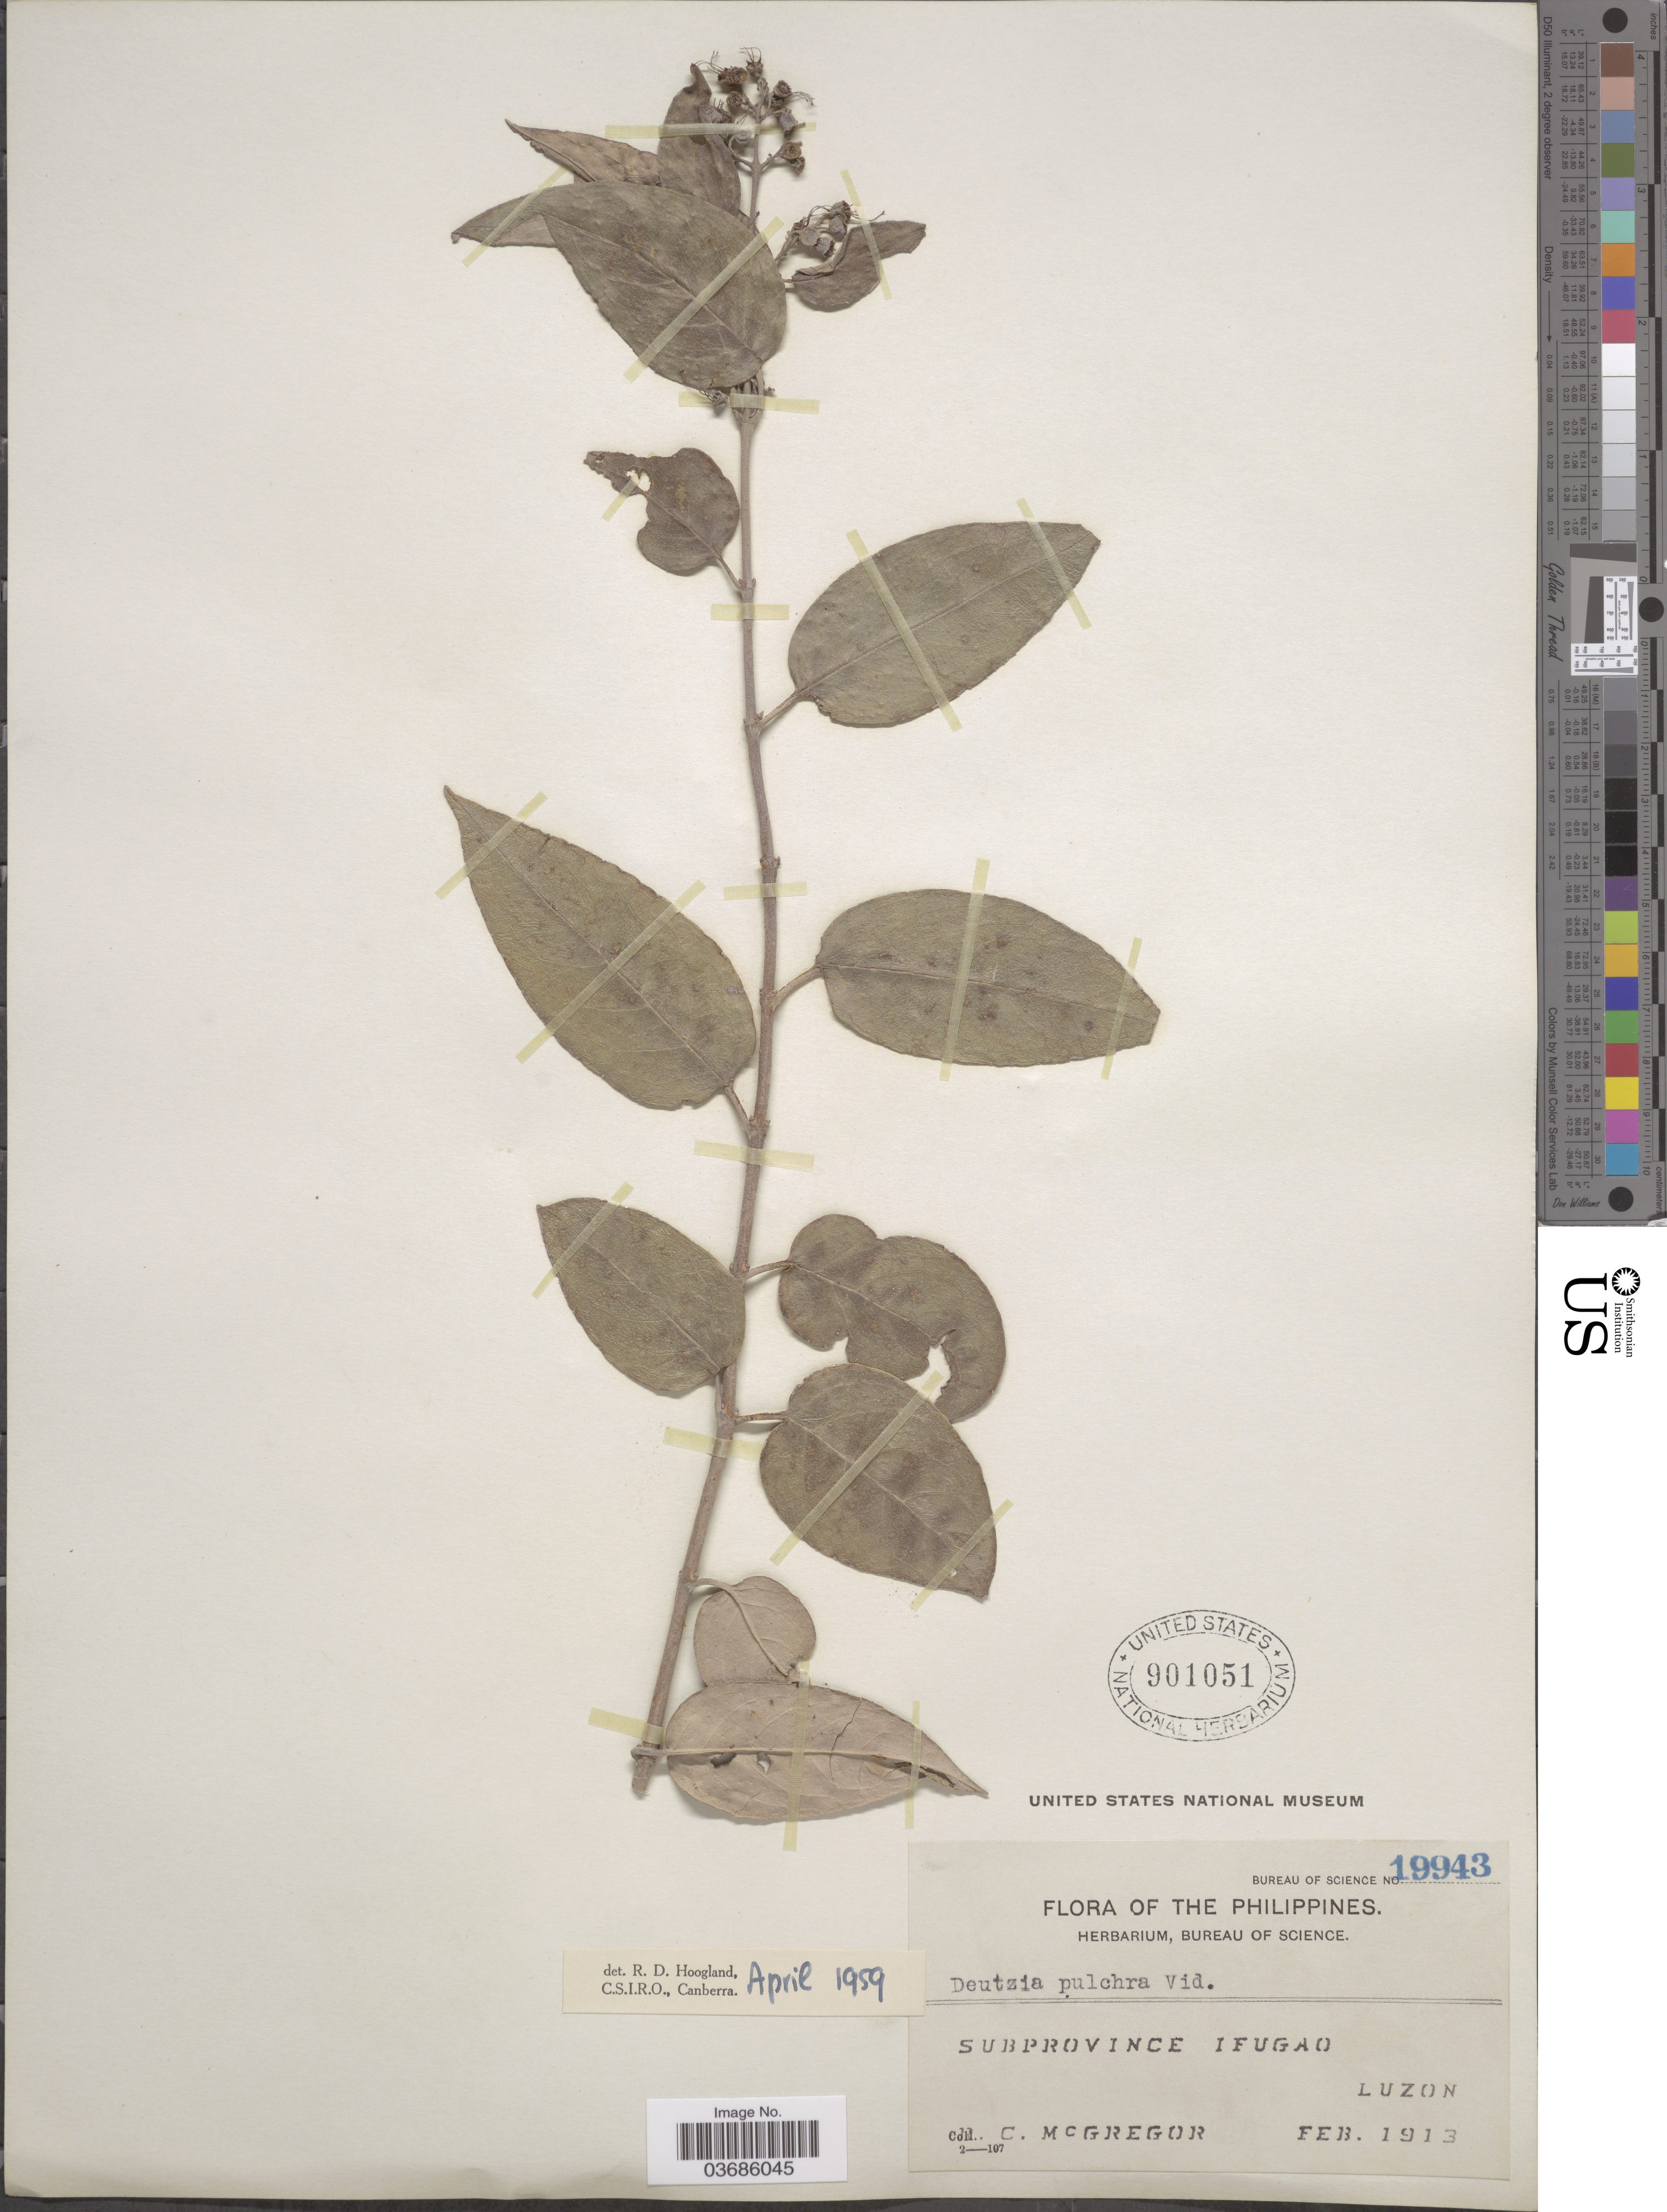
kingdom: Plantae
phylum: Tracheophyta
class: Magnoliopsida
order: Cornales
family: Hydrangeaceae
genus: Deutzia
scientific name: Deutzia pulchra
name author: Vidal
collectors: R. C. McGregor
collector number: Bureau of Science 19943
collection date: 1913-02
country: Philippines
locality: Subprovince Ifugao. Luzon.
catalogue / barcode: US 901051